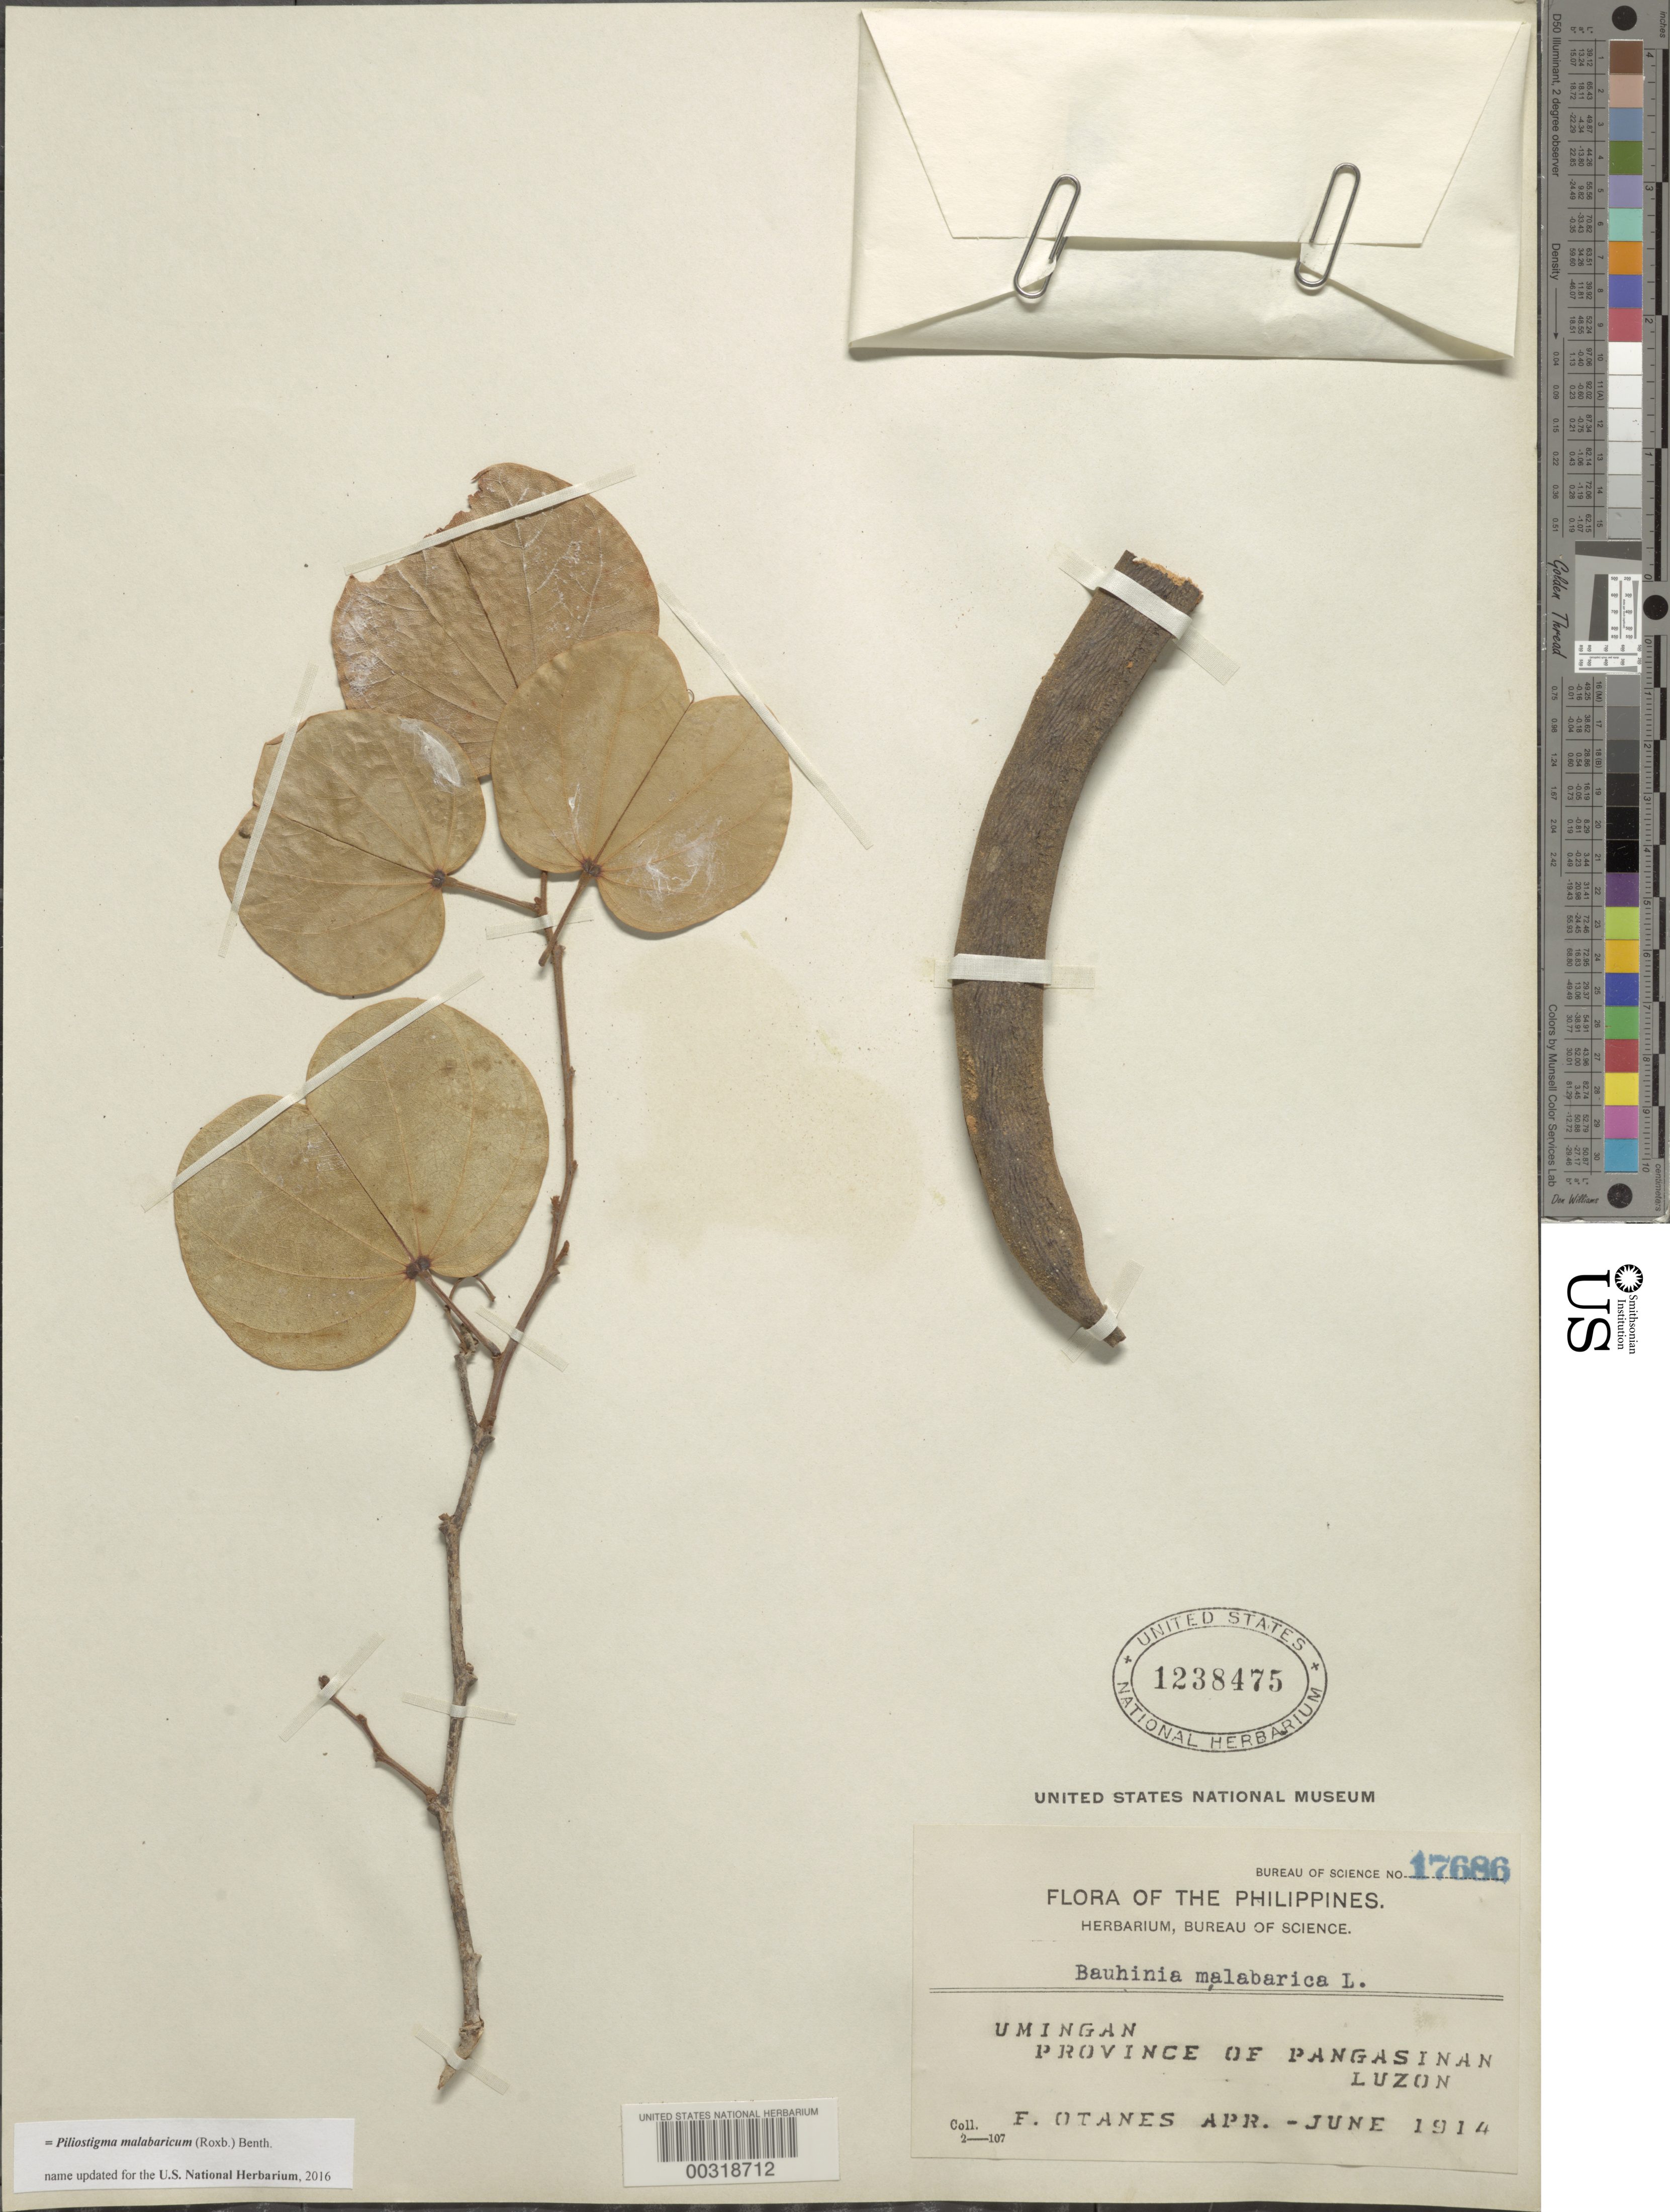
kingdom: Plantae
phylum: Tracheophyta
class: Magnoliopsida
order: Fabales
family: Fabaceae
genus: Piliostigma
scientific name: Piliostigma malabaricum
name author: (Roxb.) Benth.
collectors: F. Q. Otanes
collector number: Bureau Of Science No. 17686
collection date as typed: Apr 1914 to -- Jun 1914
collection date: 1914-04/1914-06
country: Philippines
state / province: Ilocos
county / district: Pangasinan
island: Luzon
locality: Umingan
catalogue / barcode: US 1238475